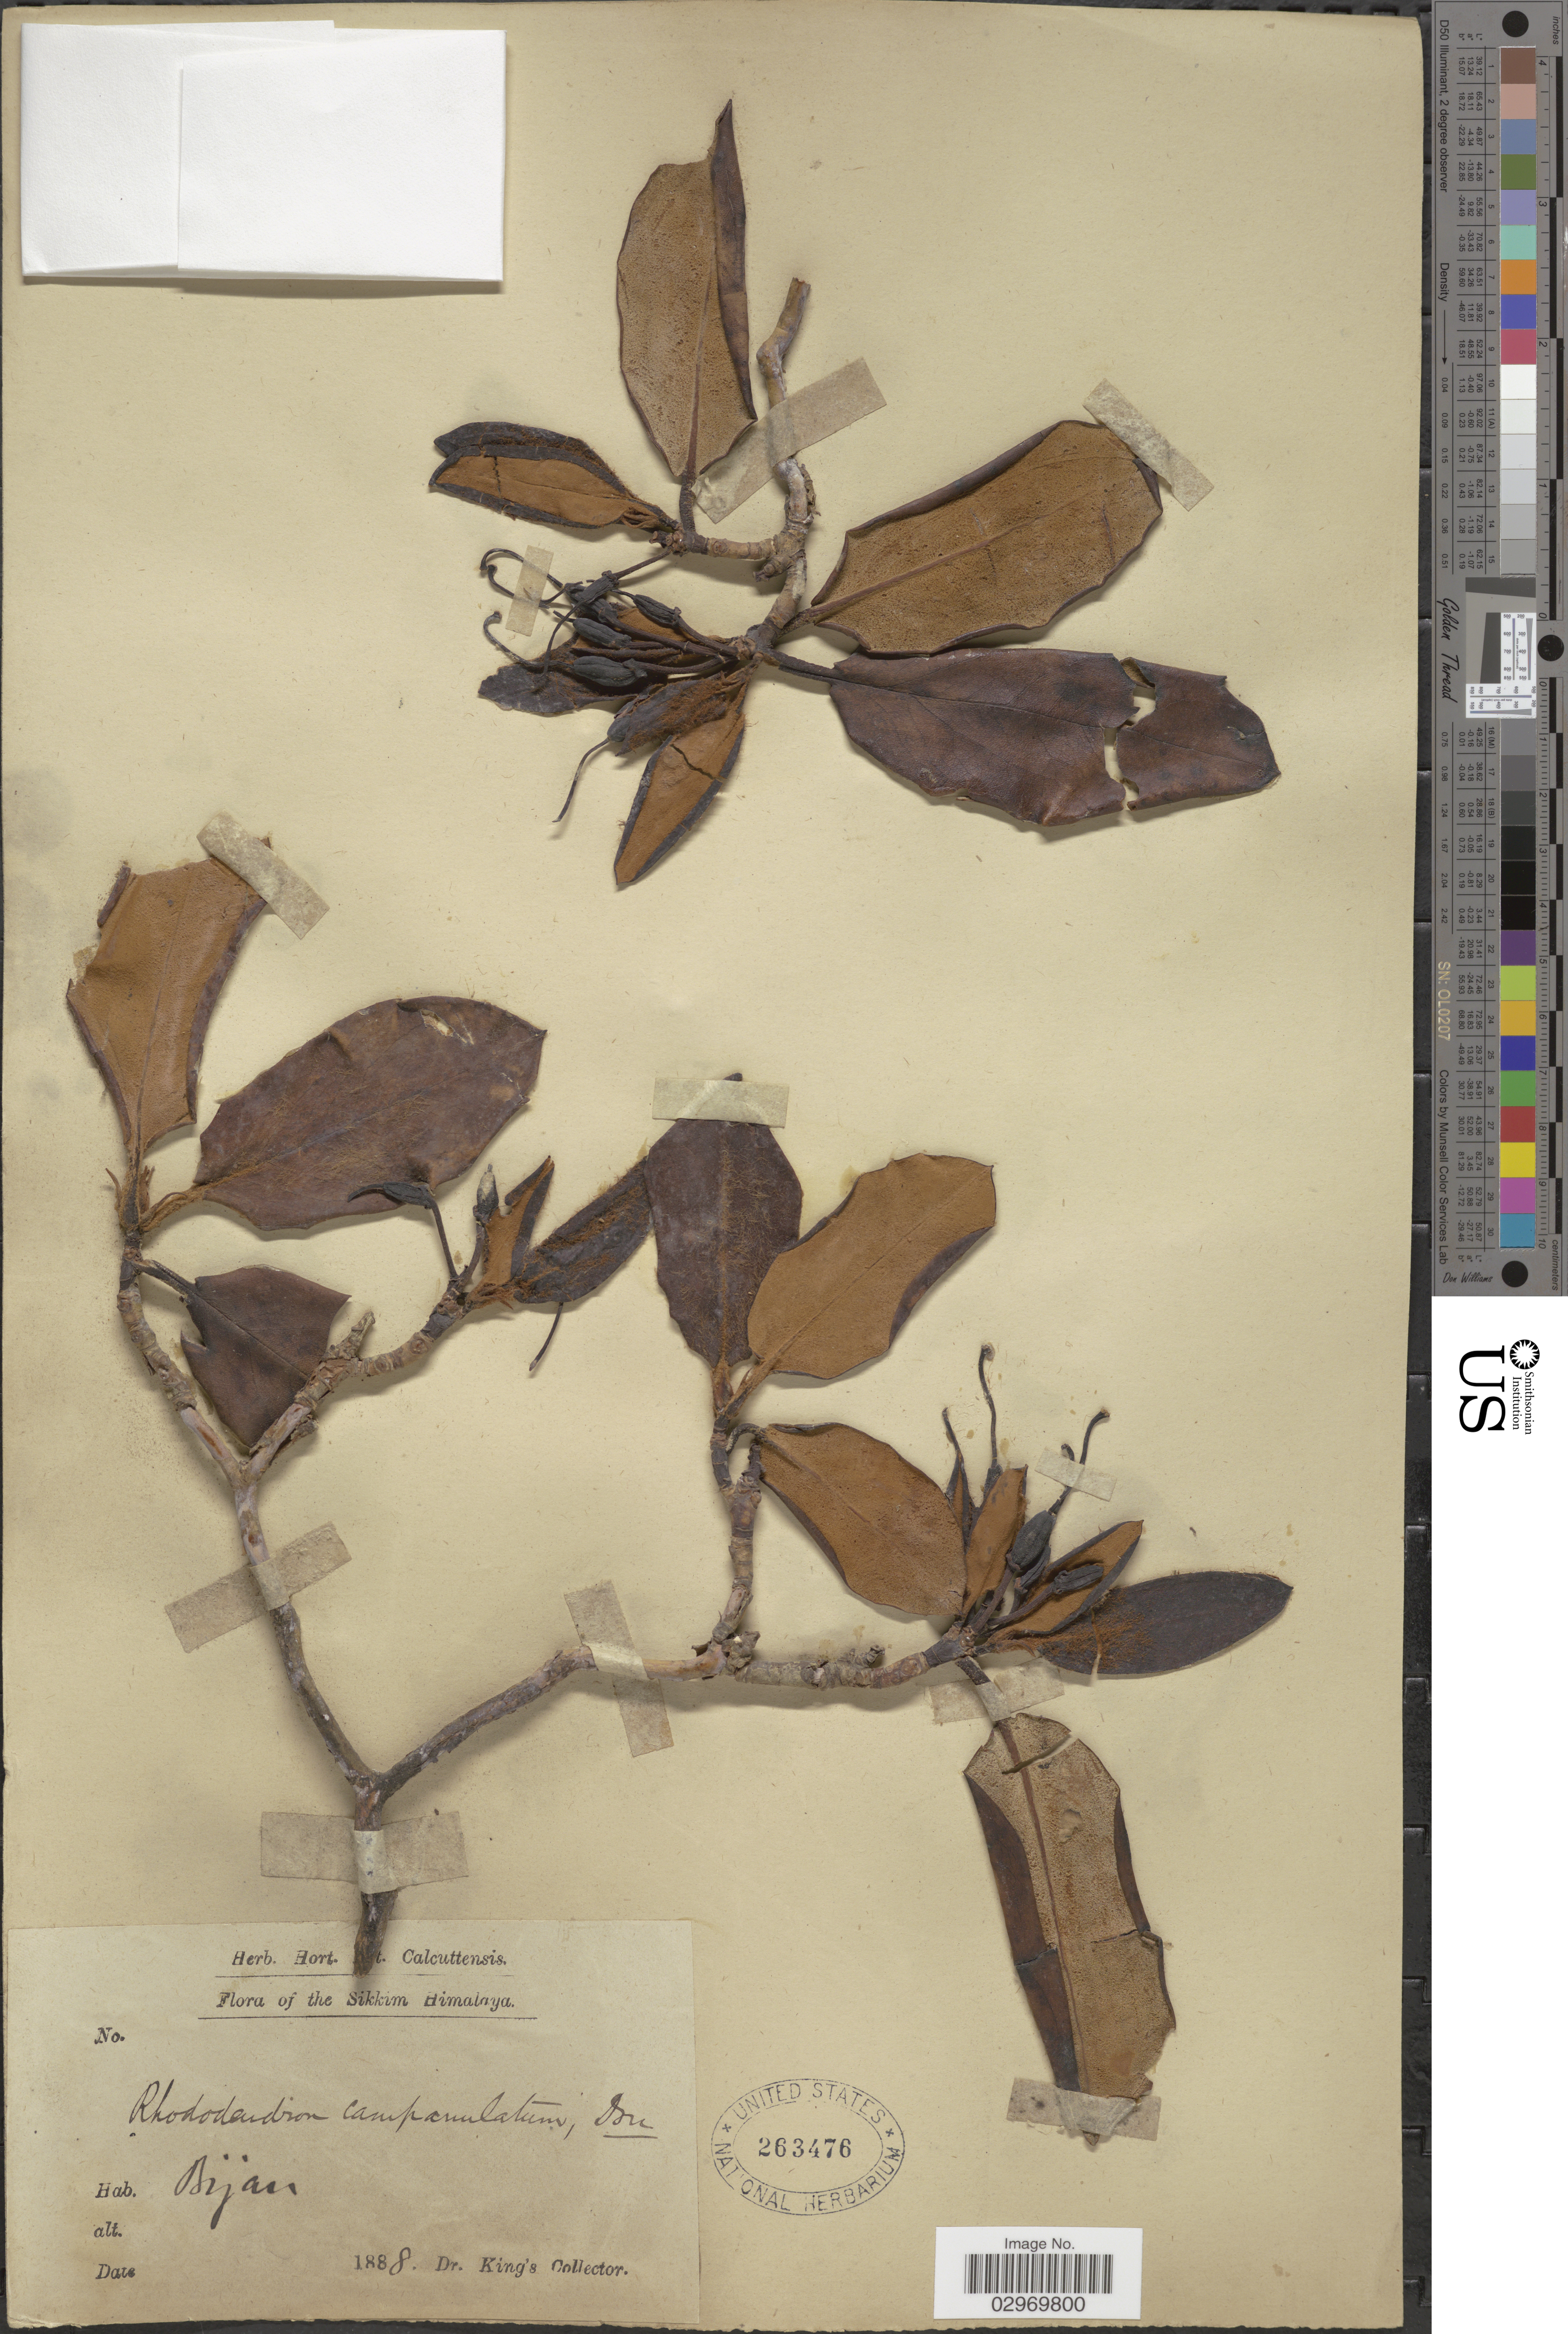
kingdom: Plantae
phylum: Tracheophyta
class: Magnoliopsida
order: Ericales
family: Ericaceae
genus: Rhododendron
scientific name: Rhododendron campanulatum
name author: D. Don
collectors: Dr. King's collector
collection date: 1888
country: India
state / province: Sikkim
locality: Sikkim Himalaya. Bijan.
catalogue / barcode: US 263476